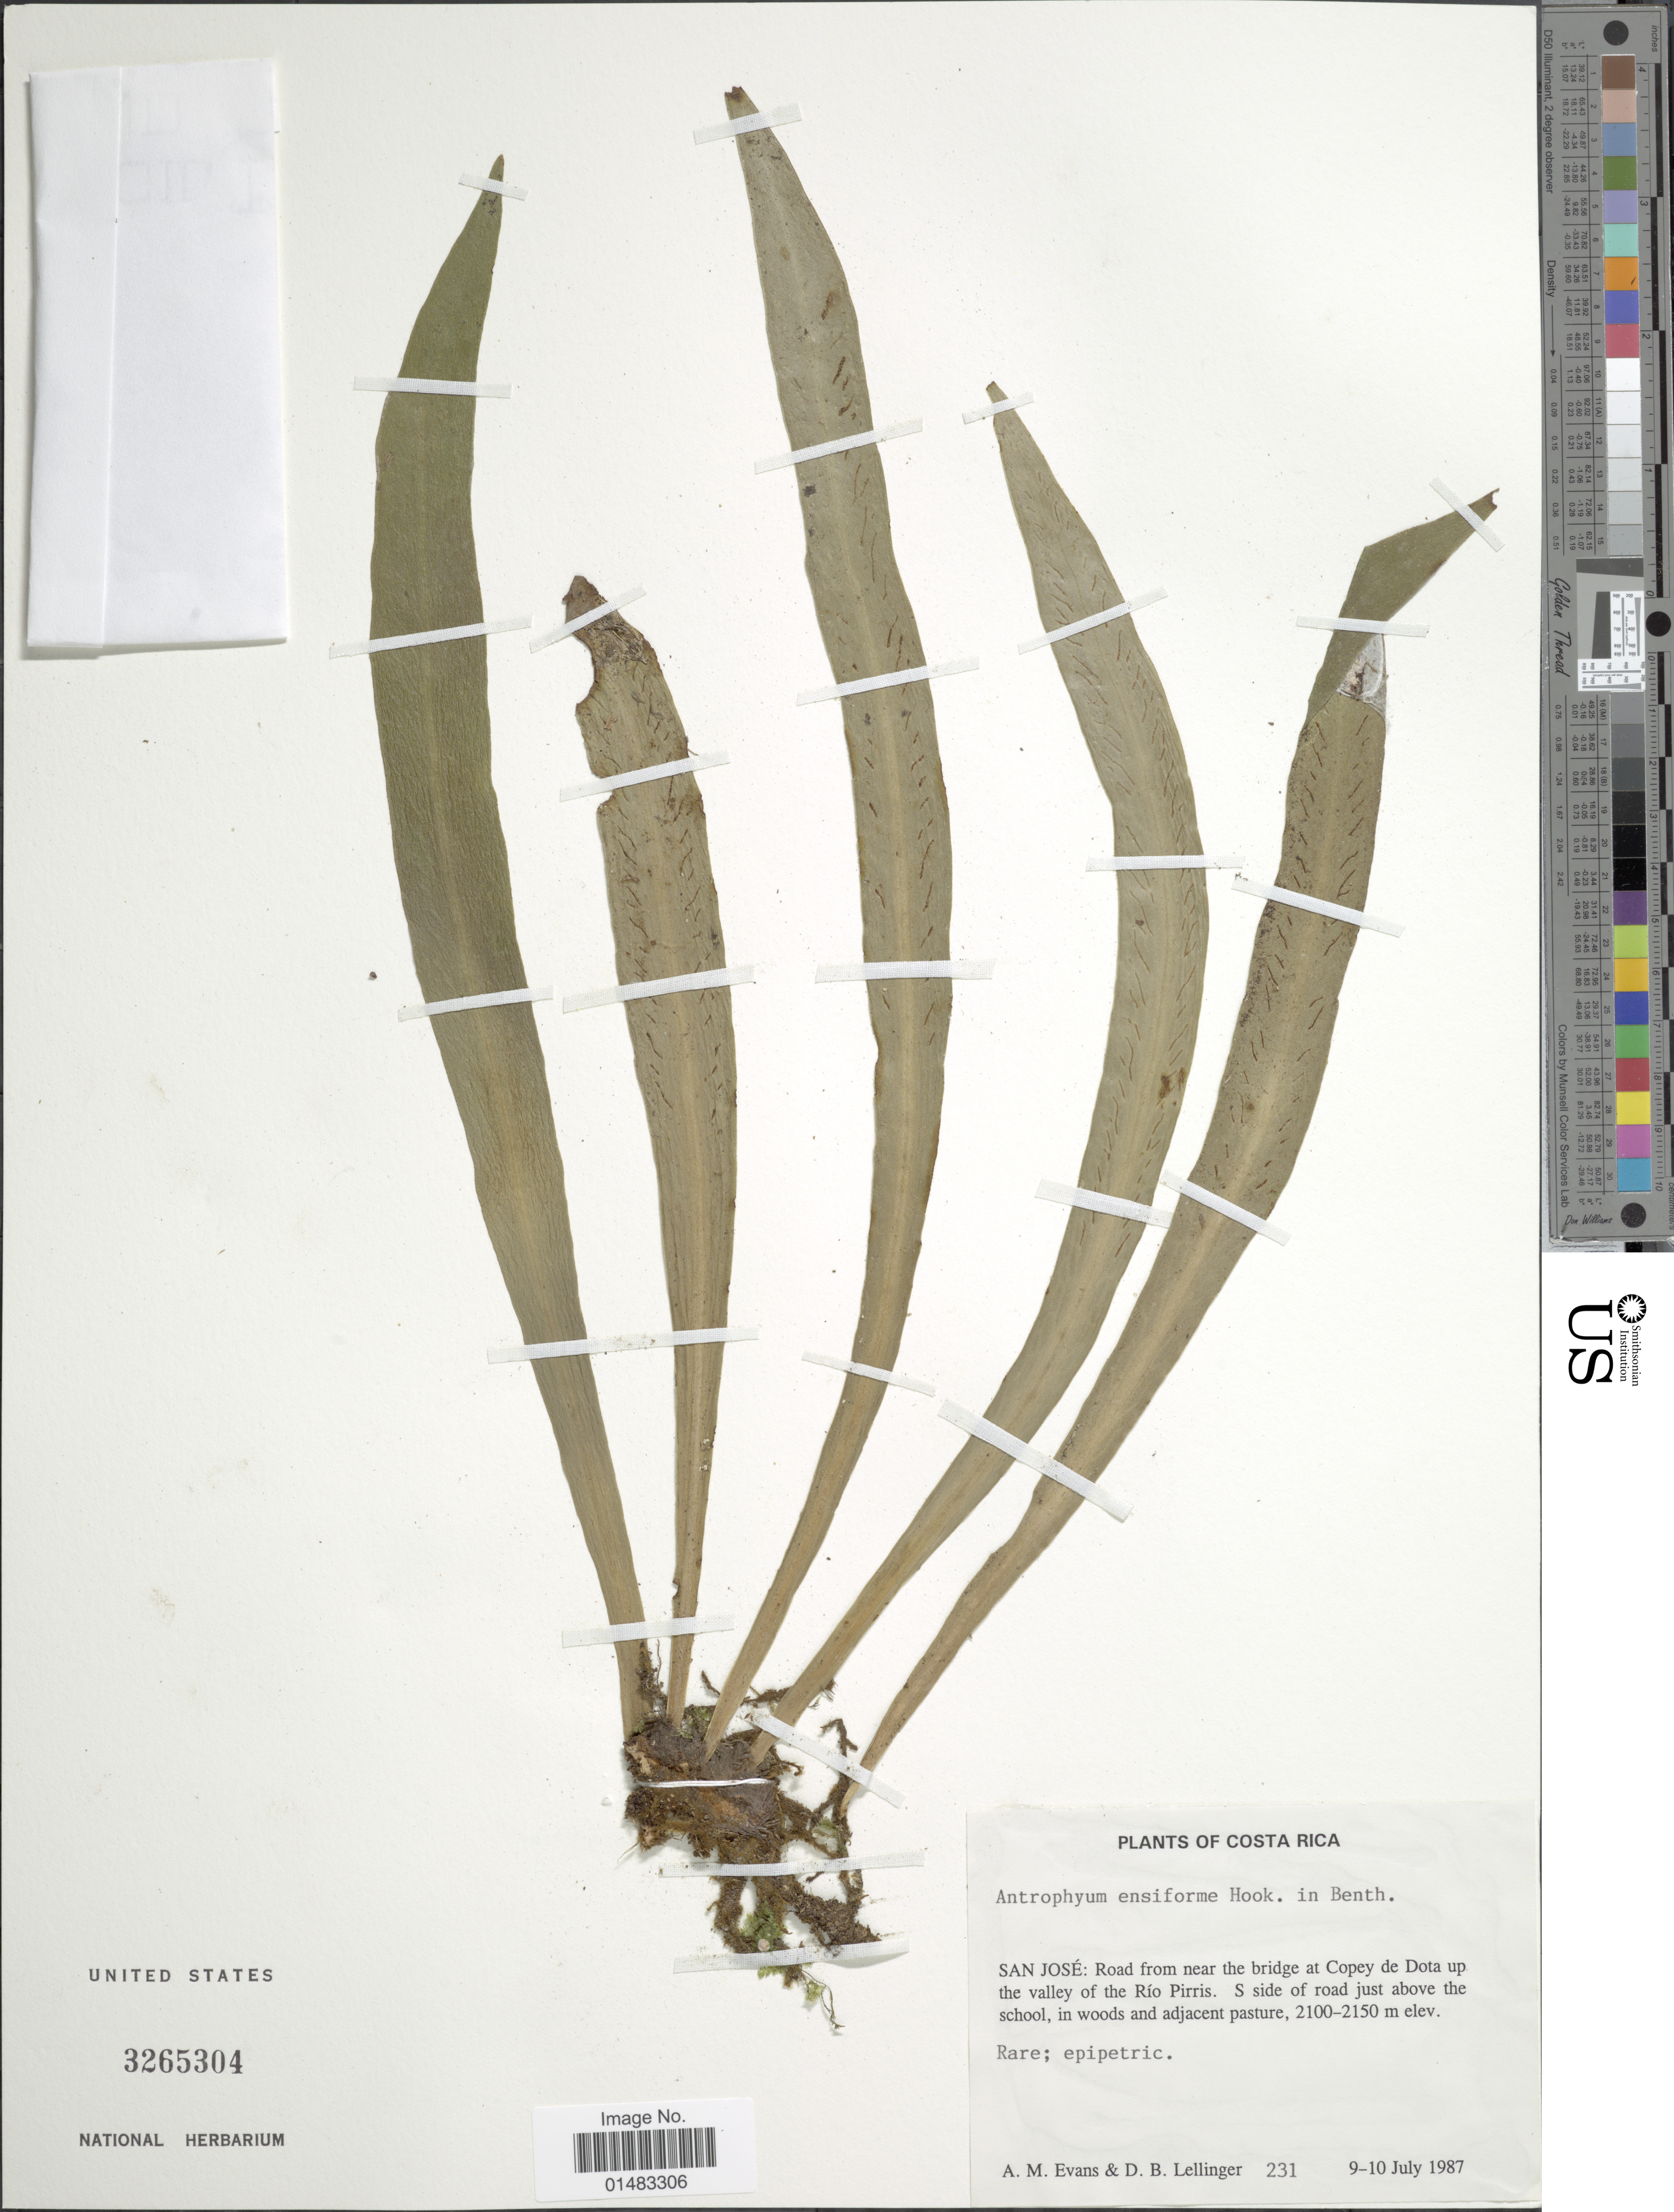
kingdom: Plantae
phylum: Tracheophyta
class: Polypodiopsida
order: Polypodiales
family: Pteridaceae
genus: Scoliosorus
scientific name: Scoliosorus ensiformis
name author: (Hook.) T. Moore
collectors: A. M. Evans & D. B. Lellinger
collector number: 231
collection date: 1987-07-09/1987-07-10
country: Costa Rica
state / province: San José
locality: Plants of Costa Rica, Road from near the bridge at Copey de Dota up the valley of the Rio Pirris. S of the road just above the school, in woods and adjacent pasture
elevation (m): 2100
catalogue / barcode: US 3265304